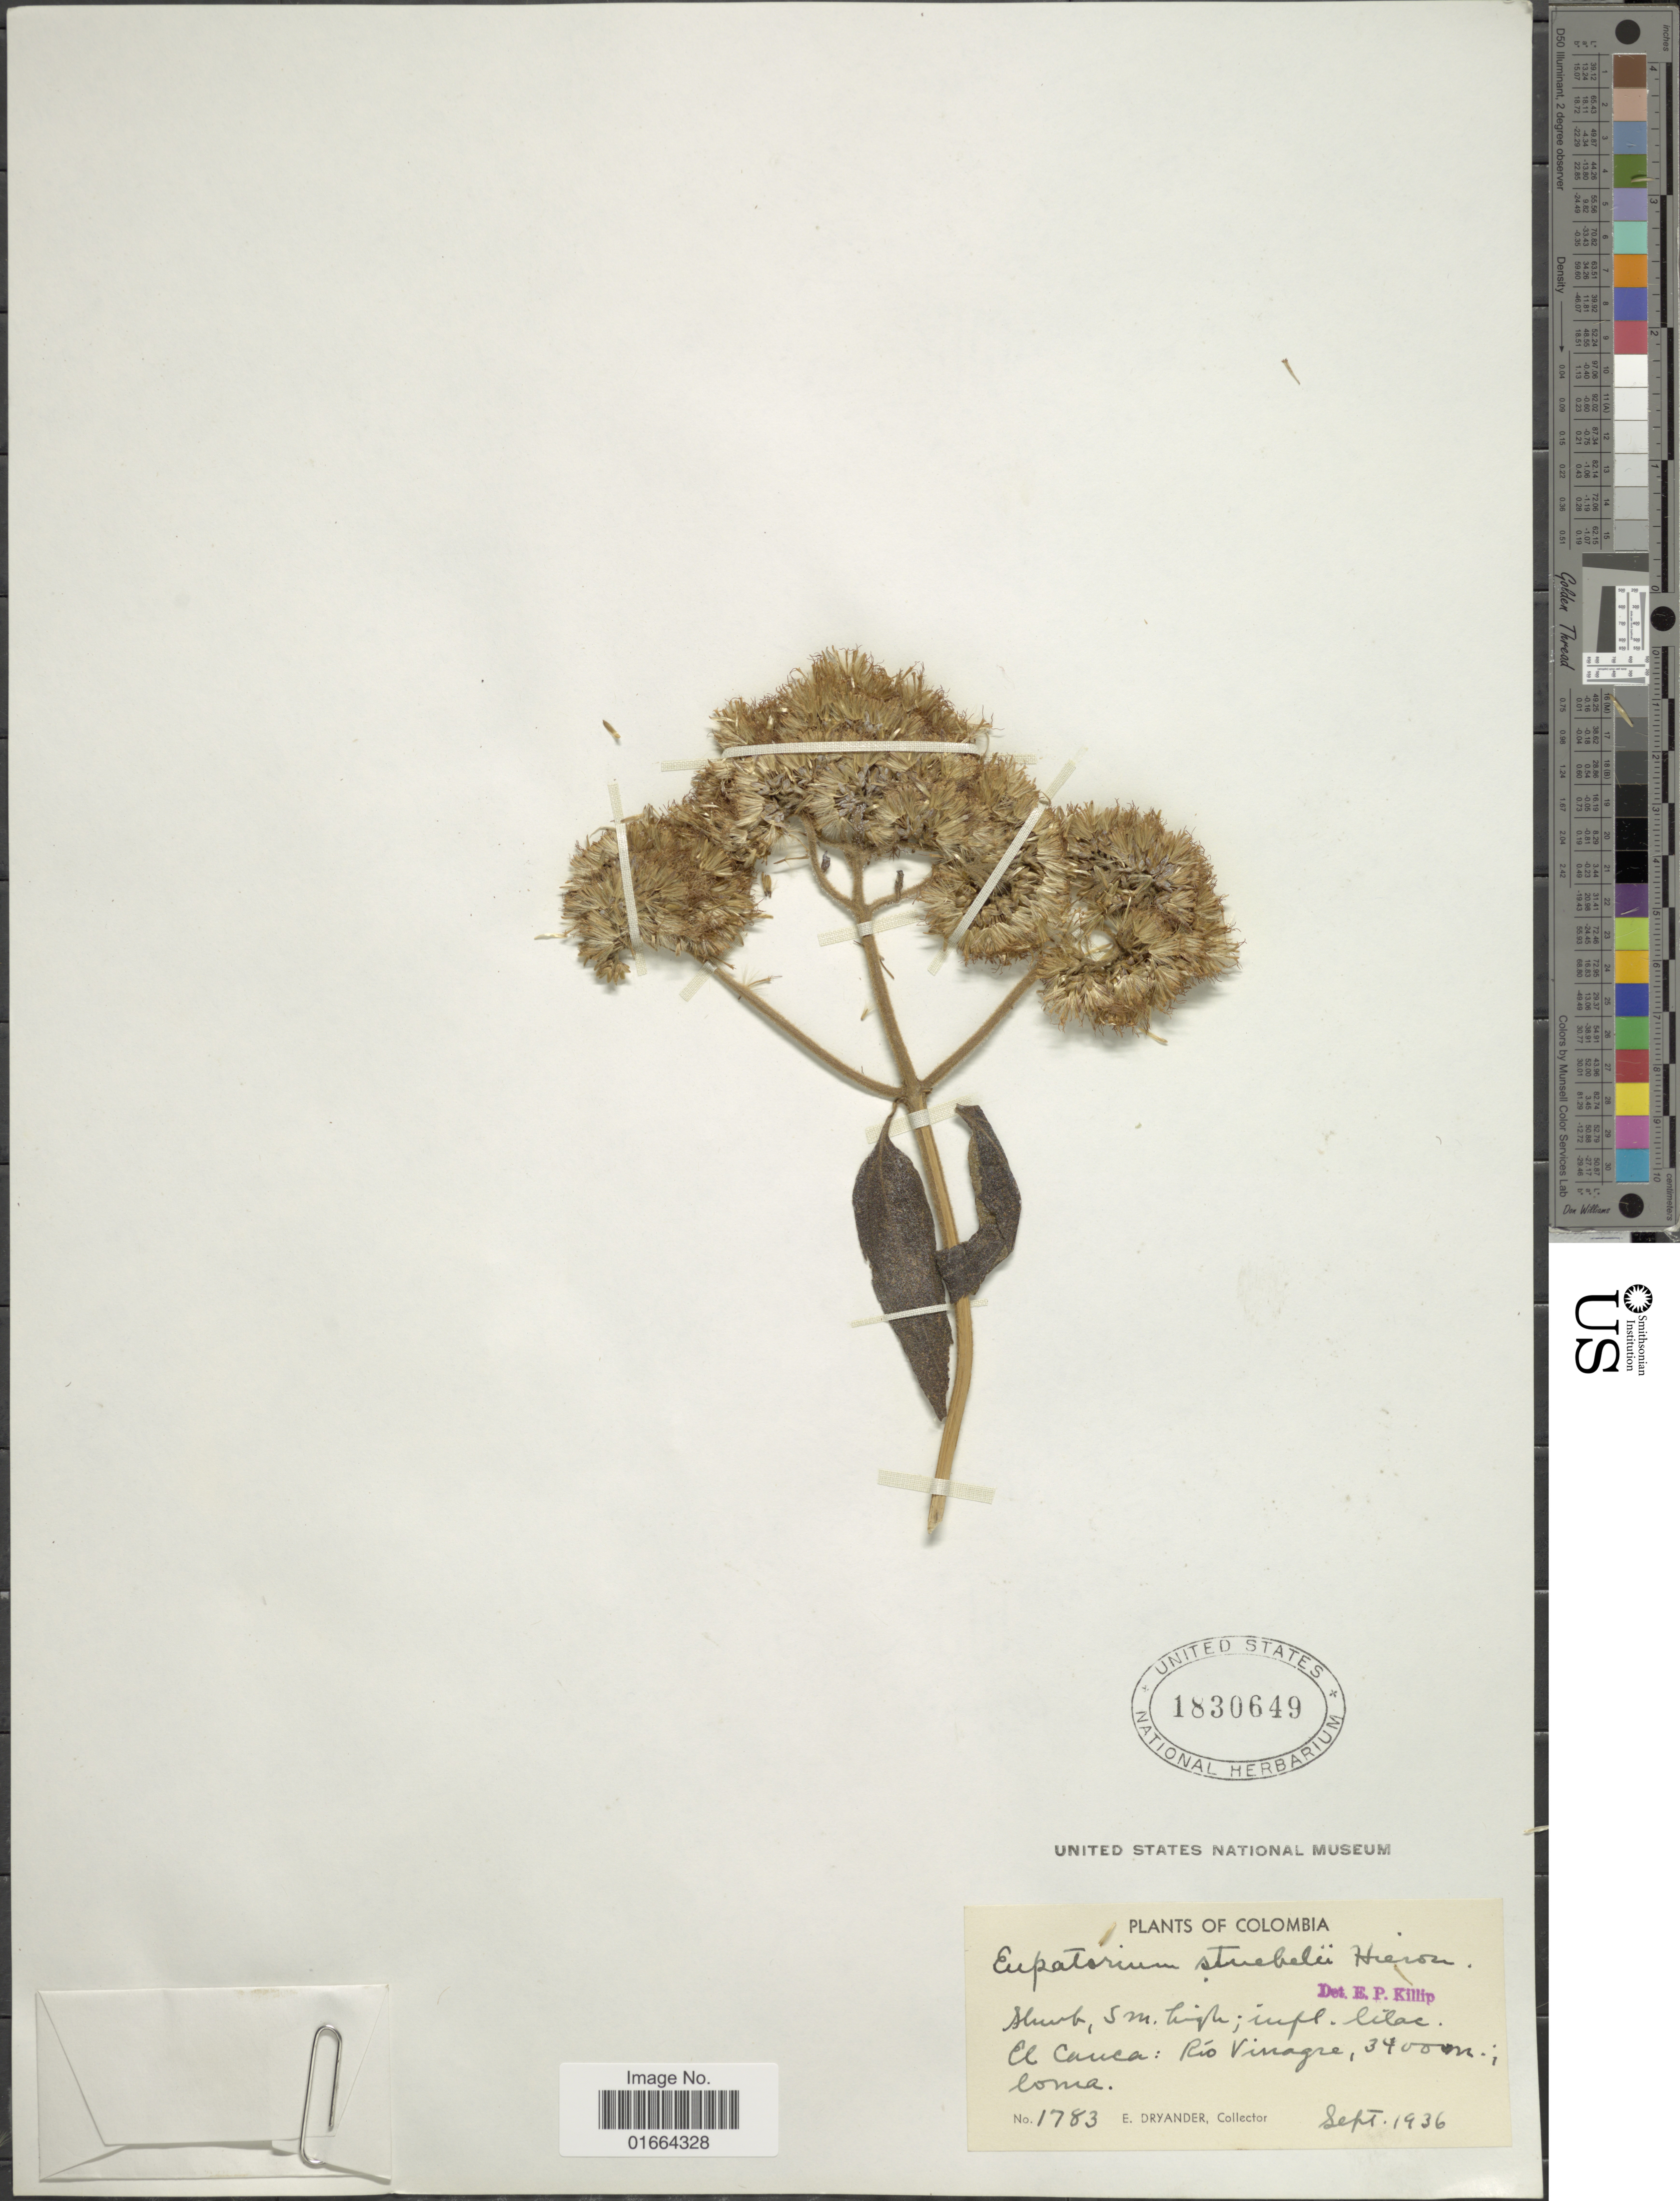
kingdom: Plantae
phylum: Tracheophyta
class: Magnoliopsida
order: Asterales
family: Asteraceae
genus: Asplundianthus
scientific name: Asplundianthus pseudostuebelii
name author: R.M. King & H. Rob.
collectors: E. Dryander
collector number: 1783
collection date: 1936-09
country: Colombia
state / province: Cauca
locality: El Cauca: Río Vinagre, loma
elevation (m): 3400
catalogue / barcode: US 1830649